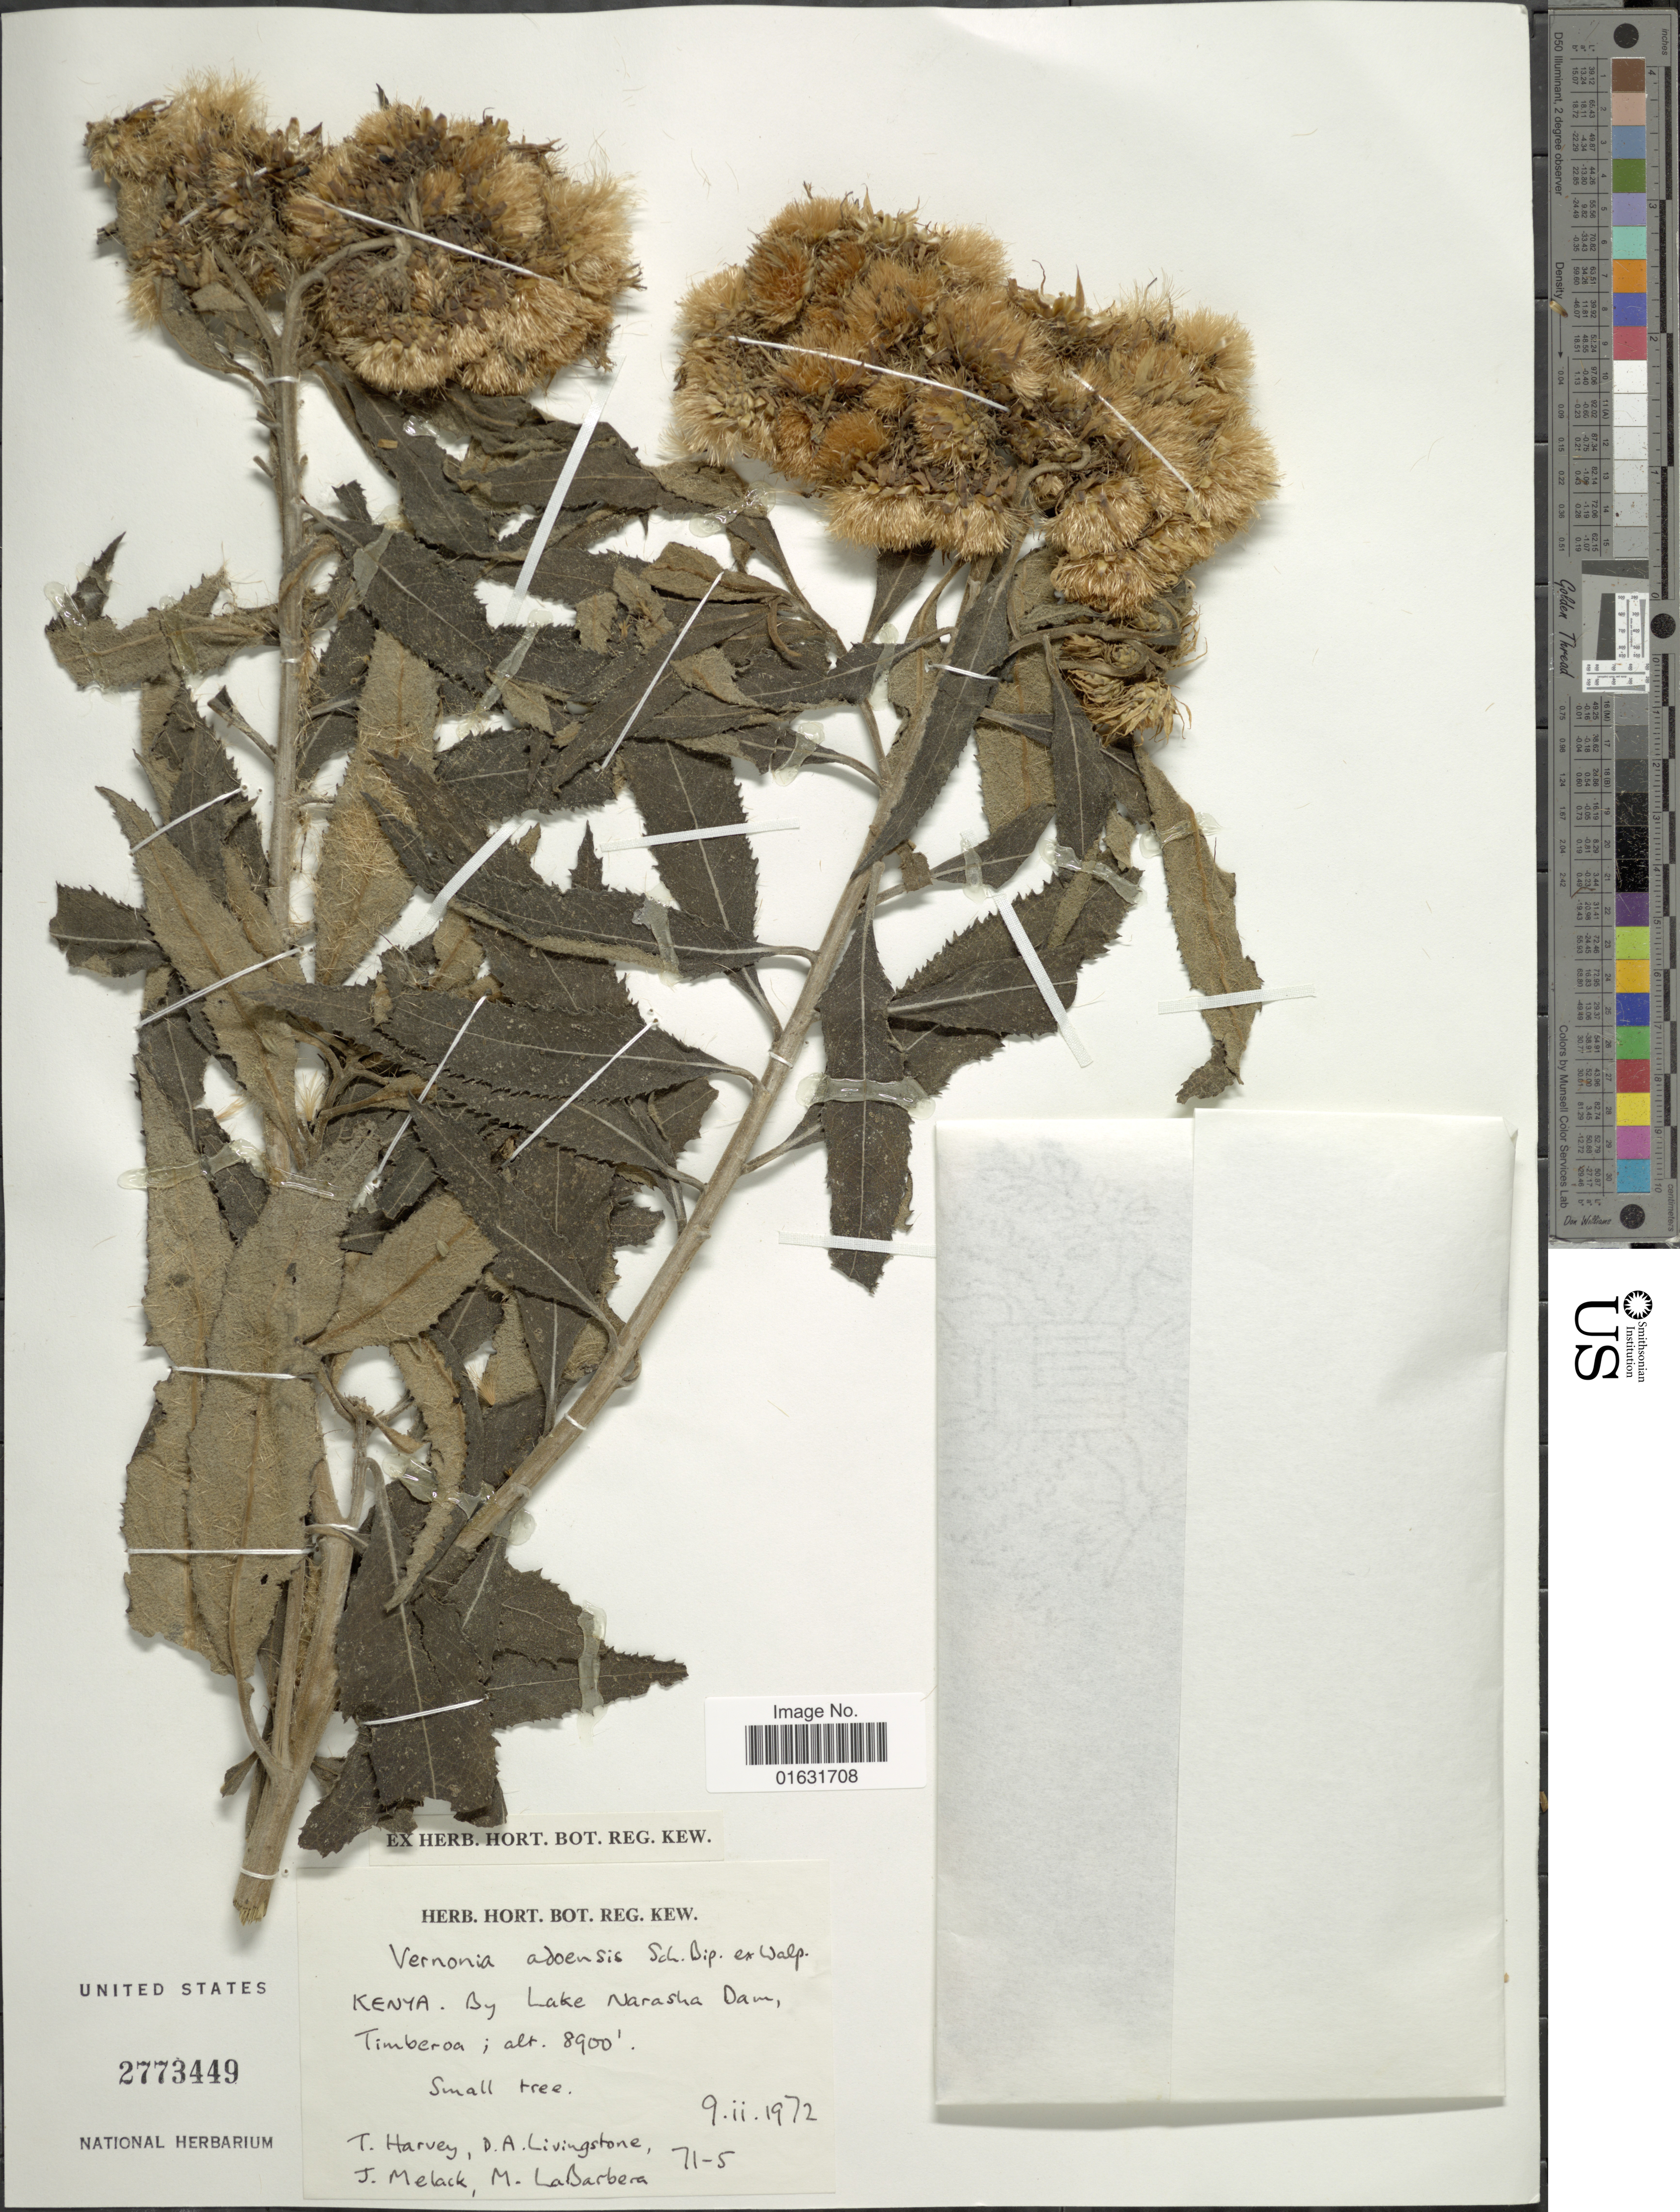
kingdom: Plantae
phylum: Tracheophyta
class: Magnoliopsida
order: Asterales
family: Asteraceae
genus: Baccharoides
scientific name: Baccharoides adoensis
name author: (Sch. Bip. ex Walp.) H. Rob.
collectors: T. Harvey, D. Livingstone, J. Melack & M. LaBarbera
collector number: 71-5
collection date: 1972-02-09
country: Kenya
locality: By Lake Narasha Daru, Timberao [interpreted]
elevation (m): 2713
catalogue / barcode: US 2773449